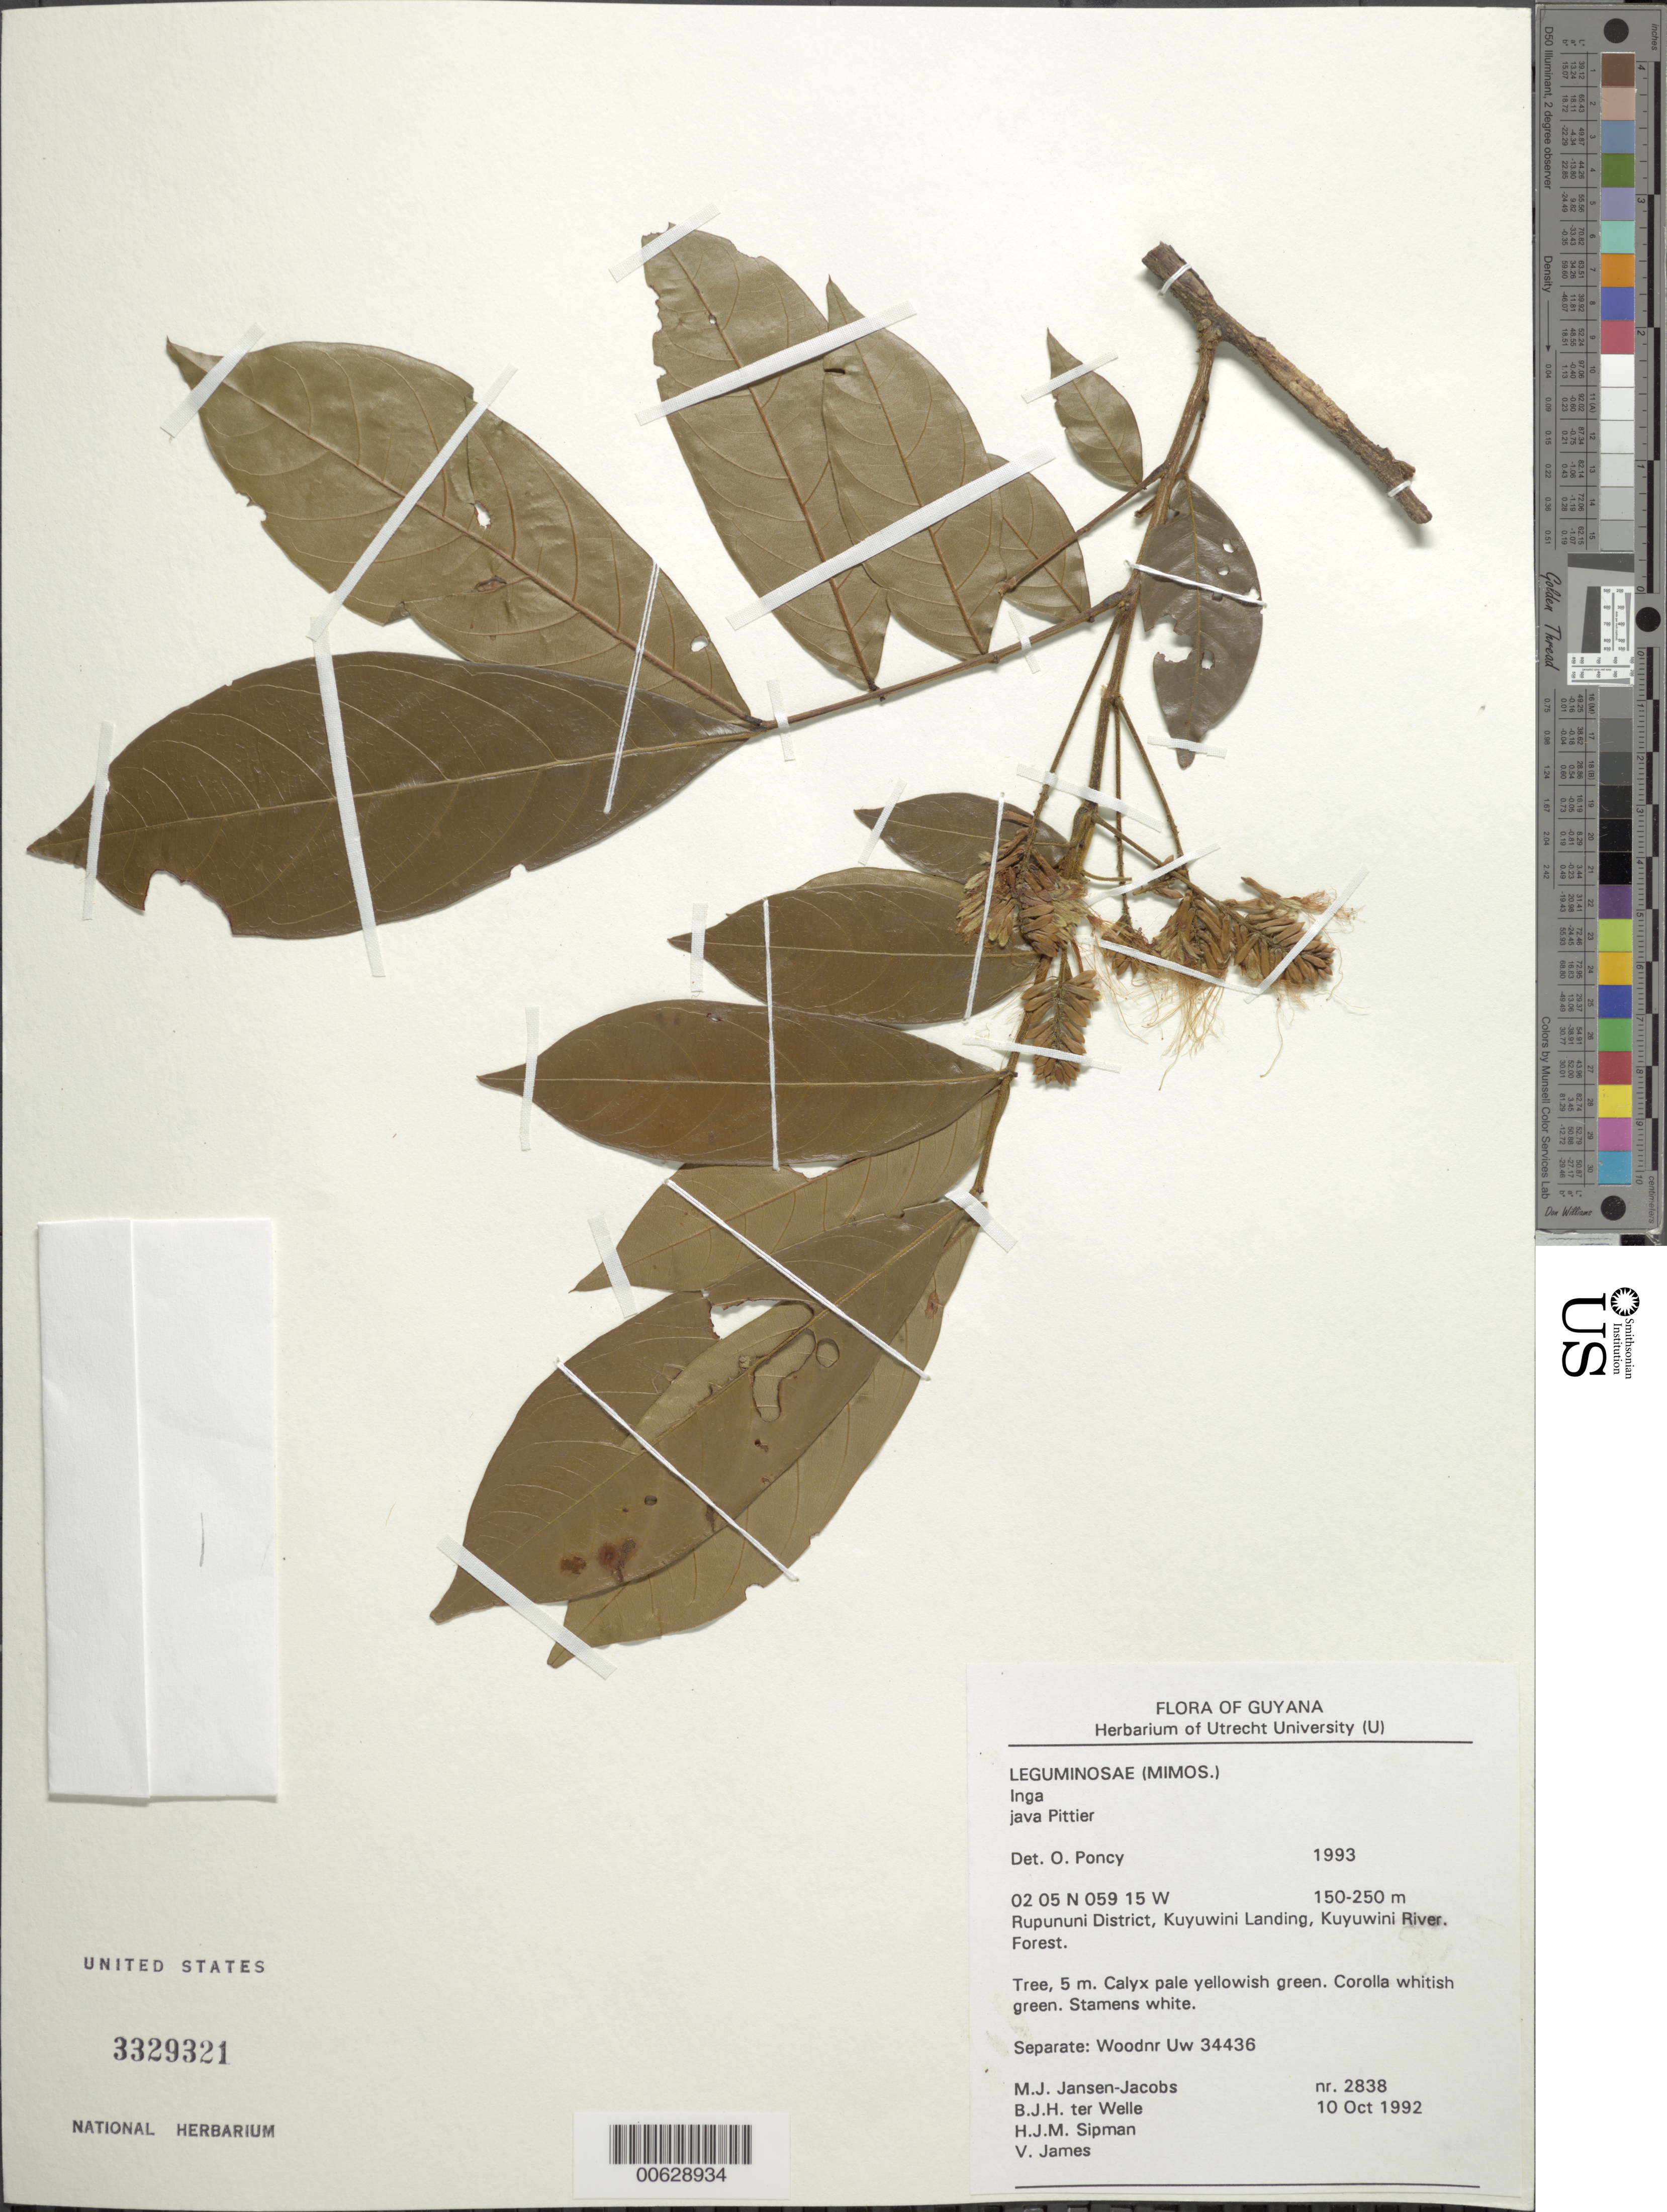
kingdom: Plantae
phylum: Tracheophyta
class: Magnoliopsida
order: Fabales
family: Fabaceae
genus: Inga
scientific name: Inga densiflora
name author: Benth.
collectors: M. J. Jansen-Jacobs, B. Welle, H. J. M. Sipman & V. James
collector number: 2838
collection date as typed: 10-Oct-92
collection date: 1992-10-10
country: Guyana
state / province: U. Takutu-U. Essequibo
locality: Kuyuwini Landing, Kuyuwini River, Rupununi District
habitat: Forest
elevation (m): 150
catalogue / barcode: US 3329321